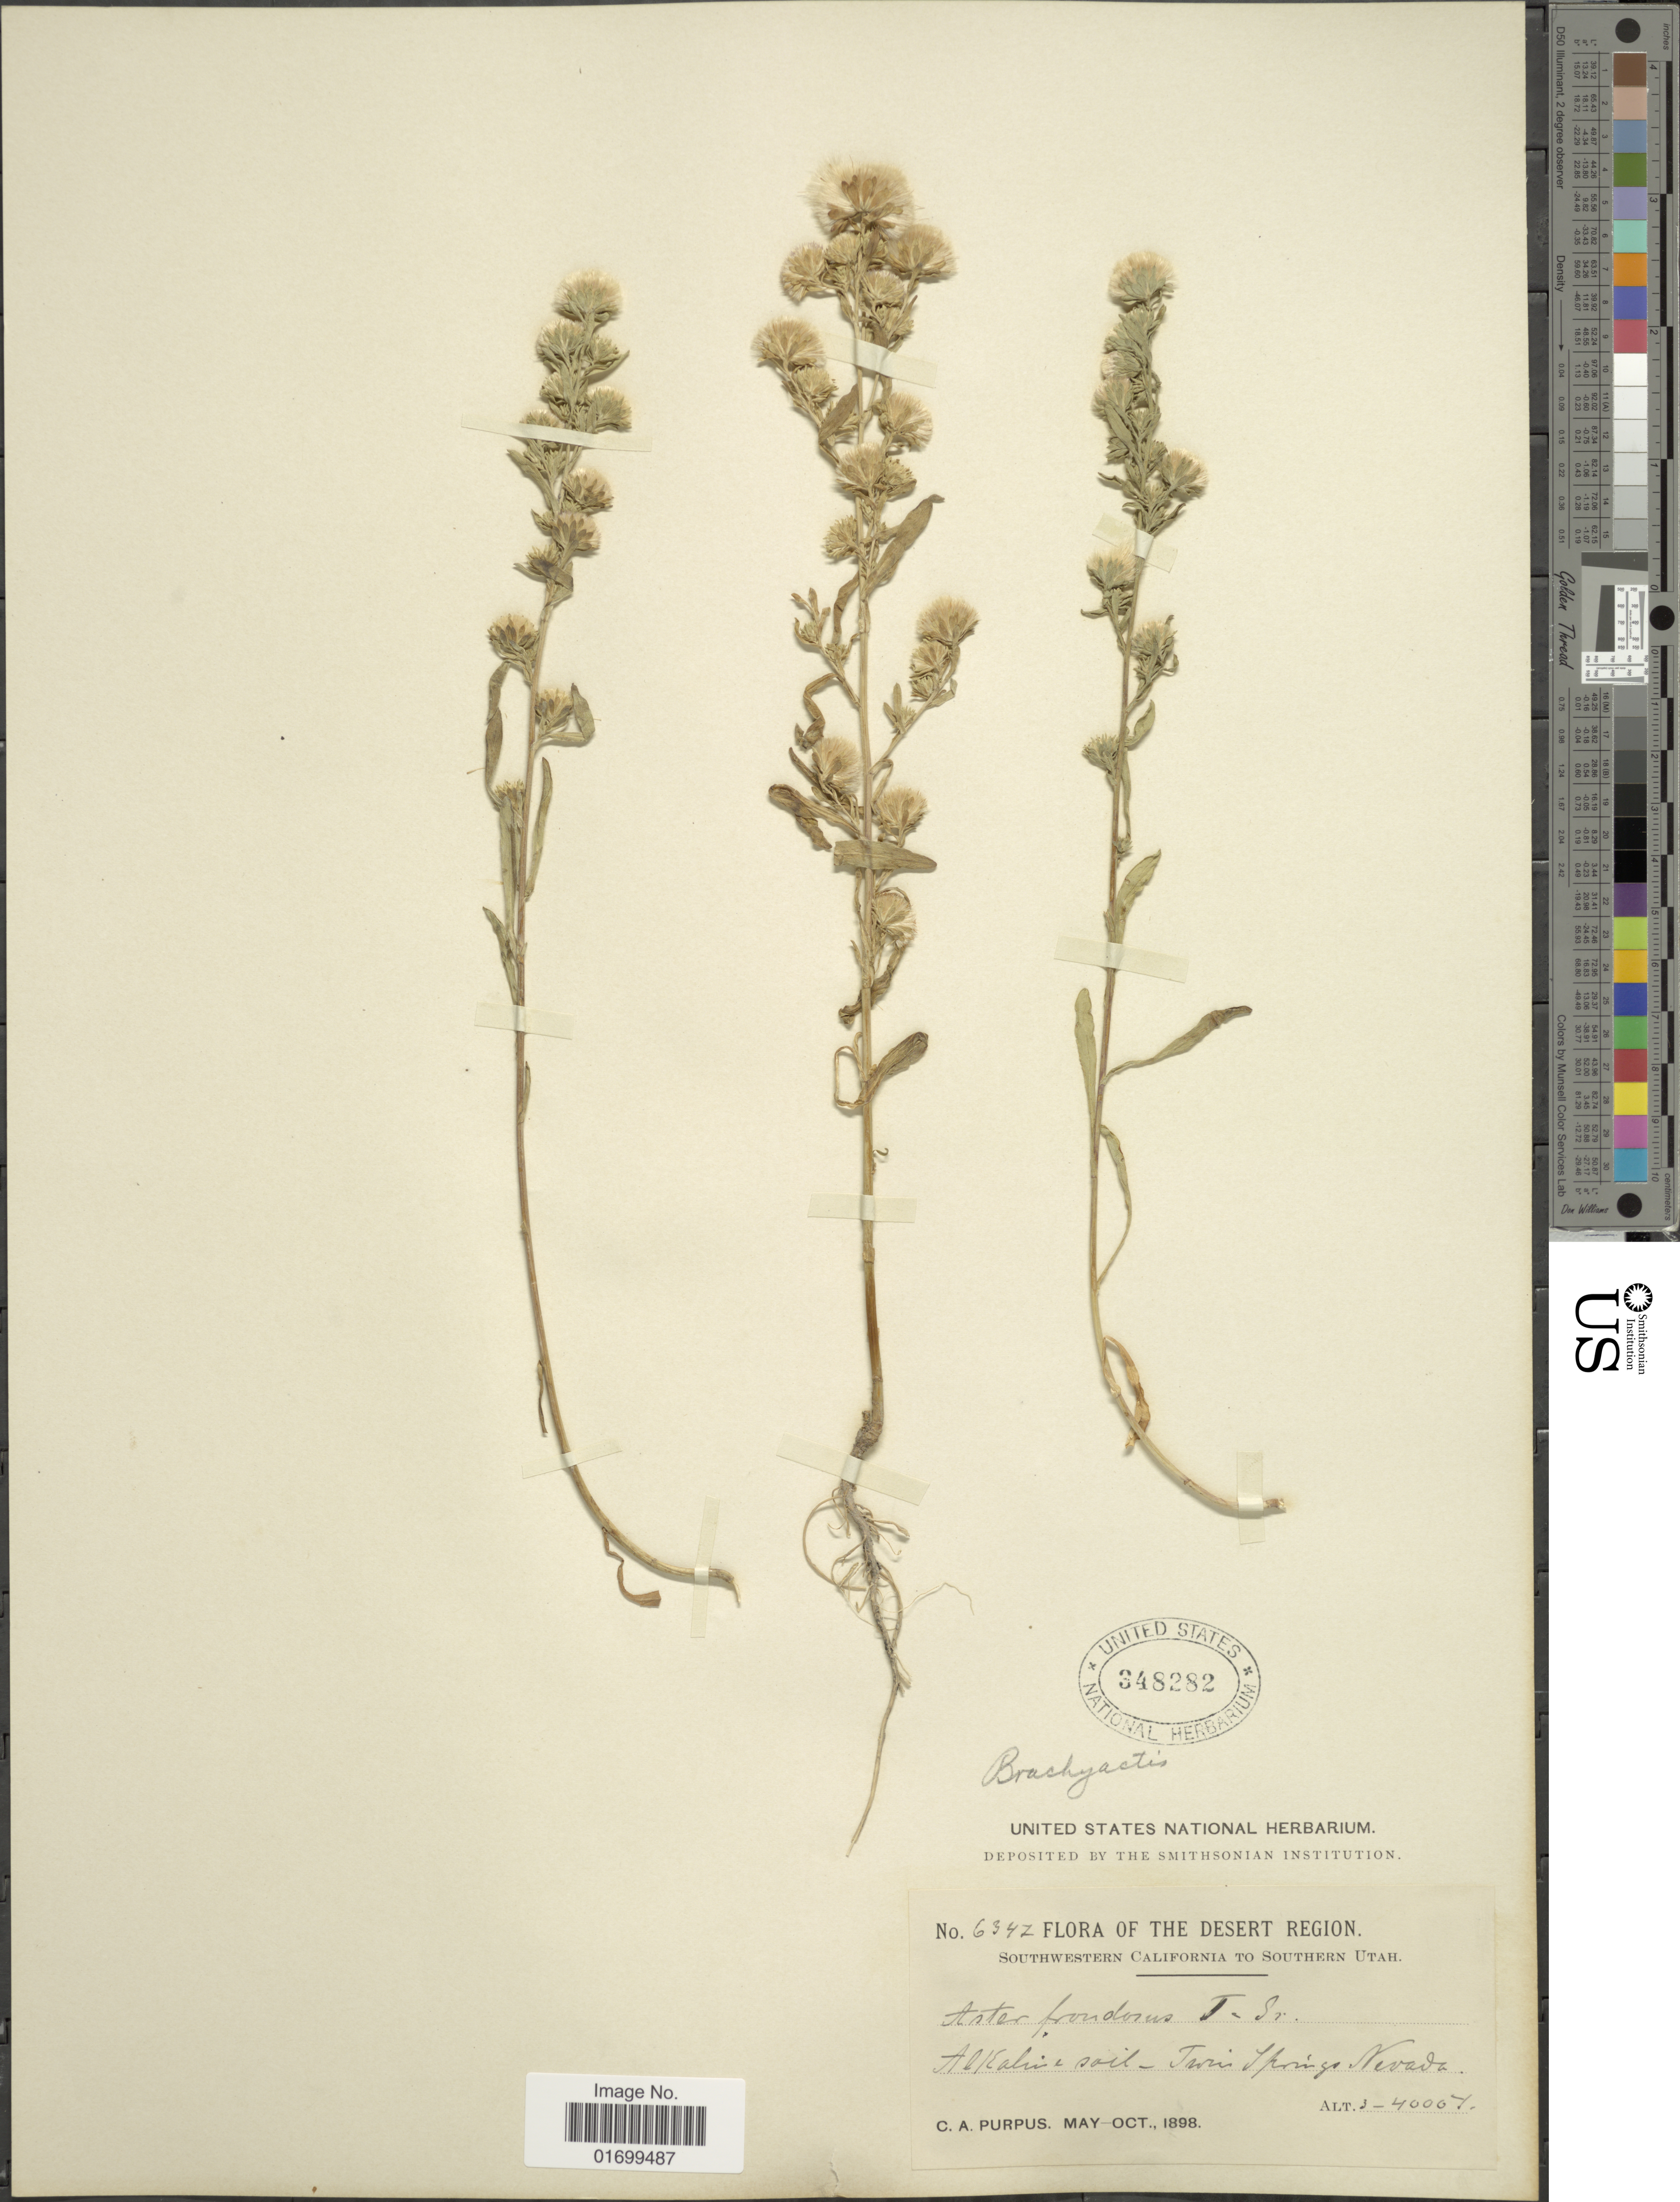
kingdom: Plantae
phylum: Tracheophyta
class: Magnoliopsida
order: Asterales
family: Asteraceae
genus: Symphyotrichum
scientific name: Symphyotrichum frondosum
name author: (Nutt.) G.L. Nesom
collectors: C. A. Purpus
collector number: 6342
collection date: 1898-05/1898-10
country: United States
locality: Southwestern California to Southern Utah, Alkaline soil-Twin Springs Nevada.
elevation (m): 91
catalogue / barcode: US 348282